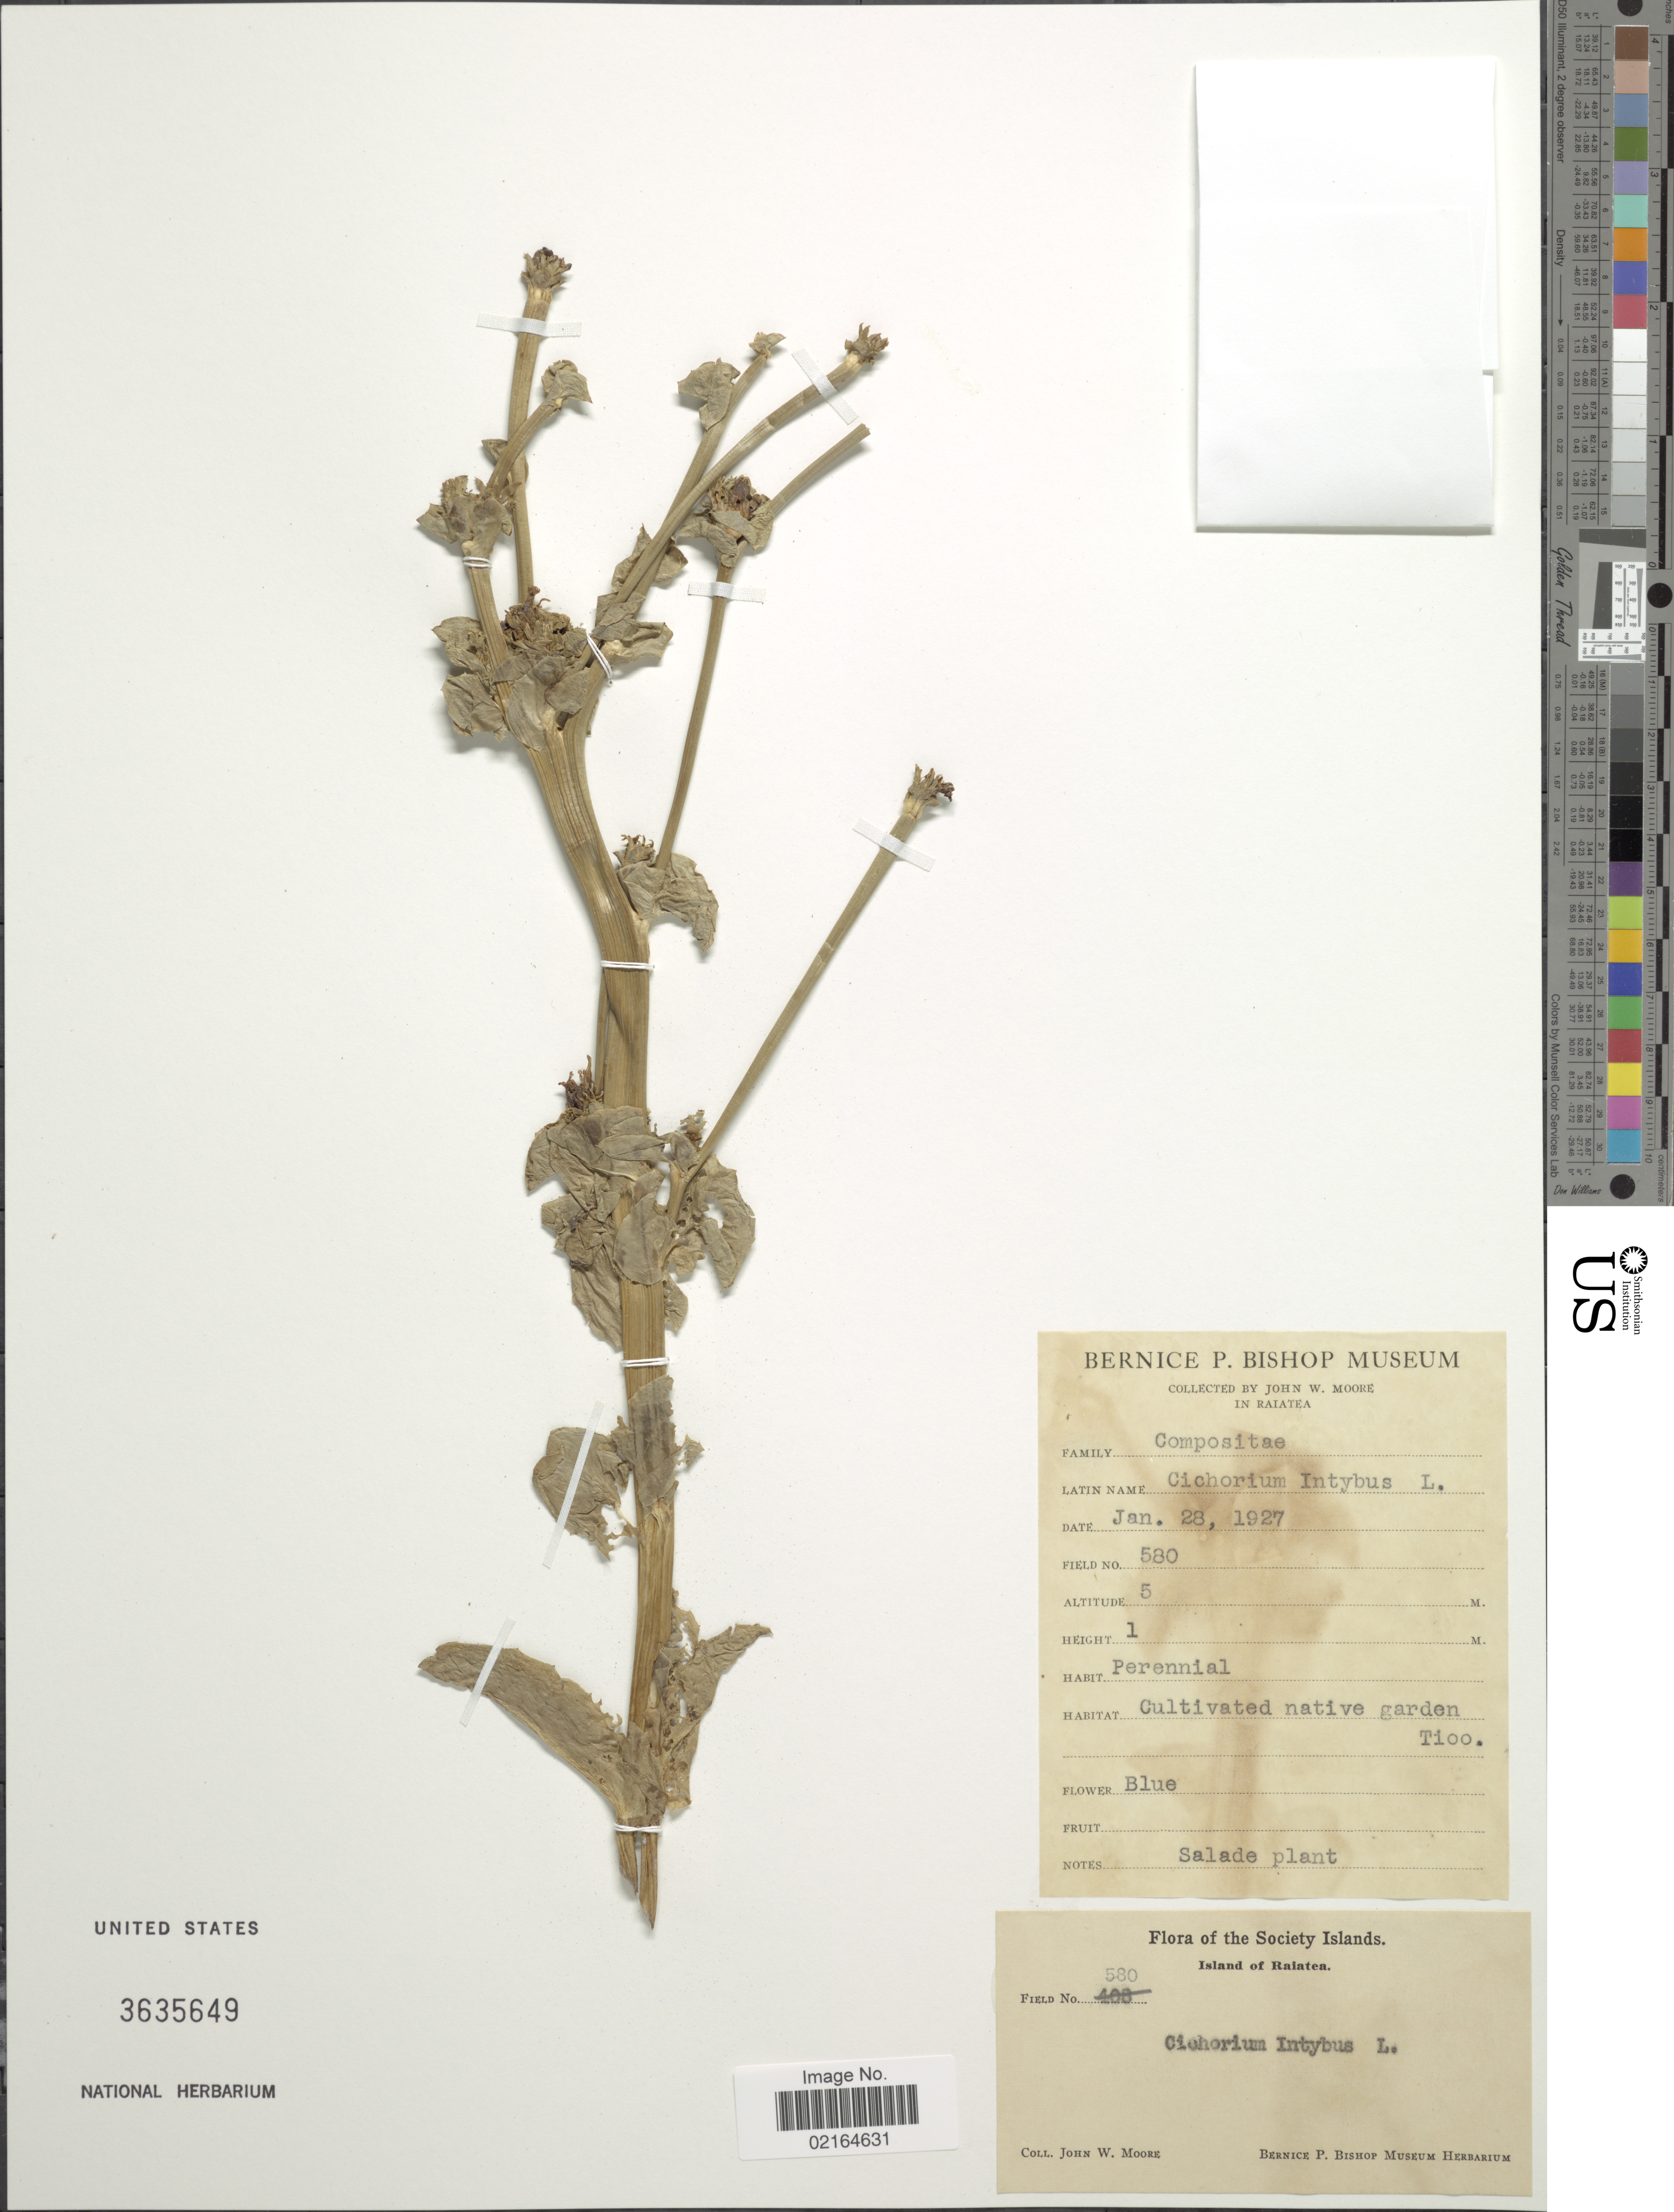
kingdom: Plantae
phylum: Tracheophyta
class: Magnoliopsida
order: Asterales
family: Asteraceae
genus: Cichorium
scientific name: Cichorium intybus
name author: L.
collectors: J. Moore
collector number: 580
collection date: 1927-01-28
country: French Polynesia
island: Raiatea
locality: Raiatea, Island of Raiatea, Cultivated native garden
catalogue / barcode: US 3635649